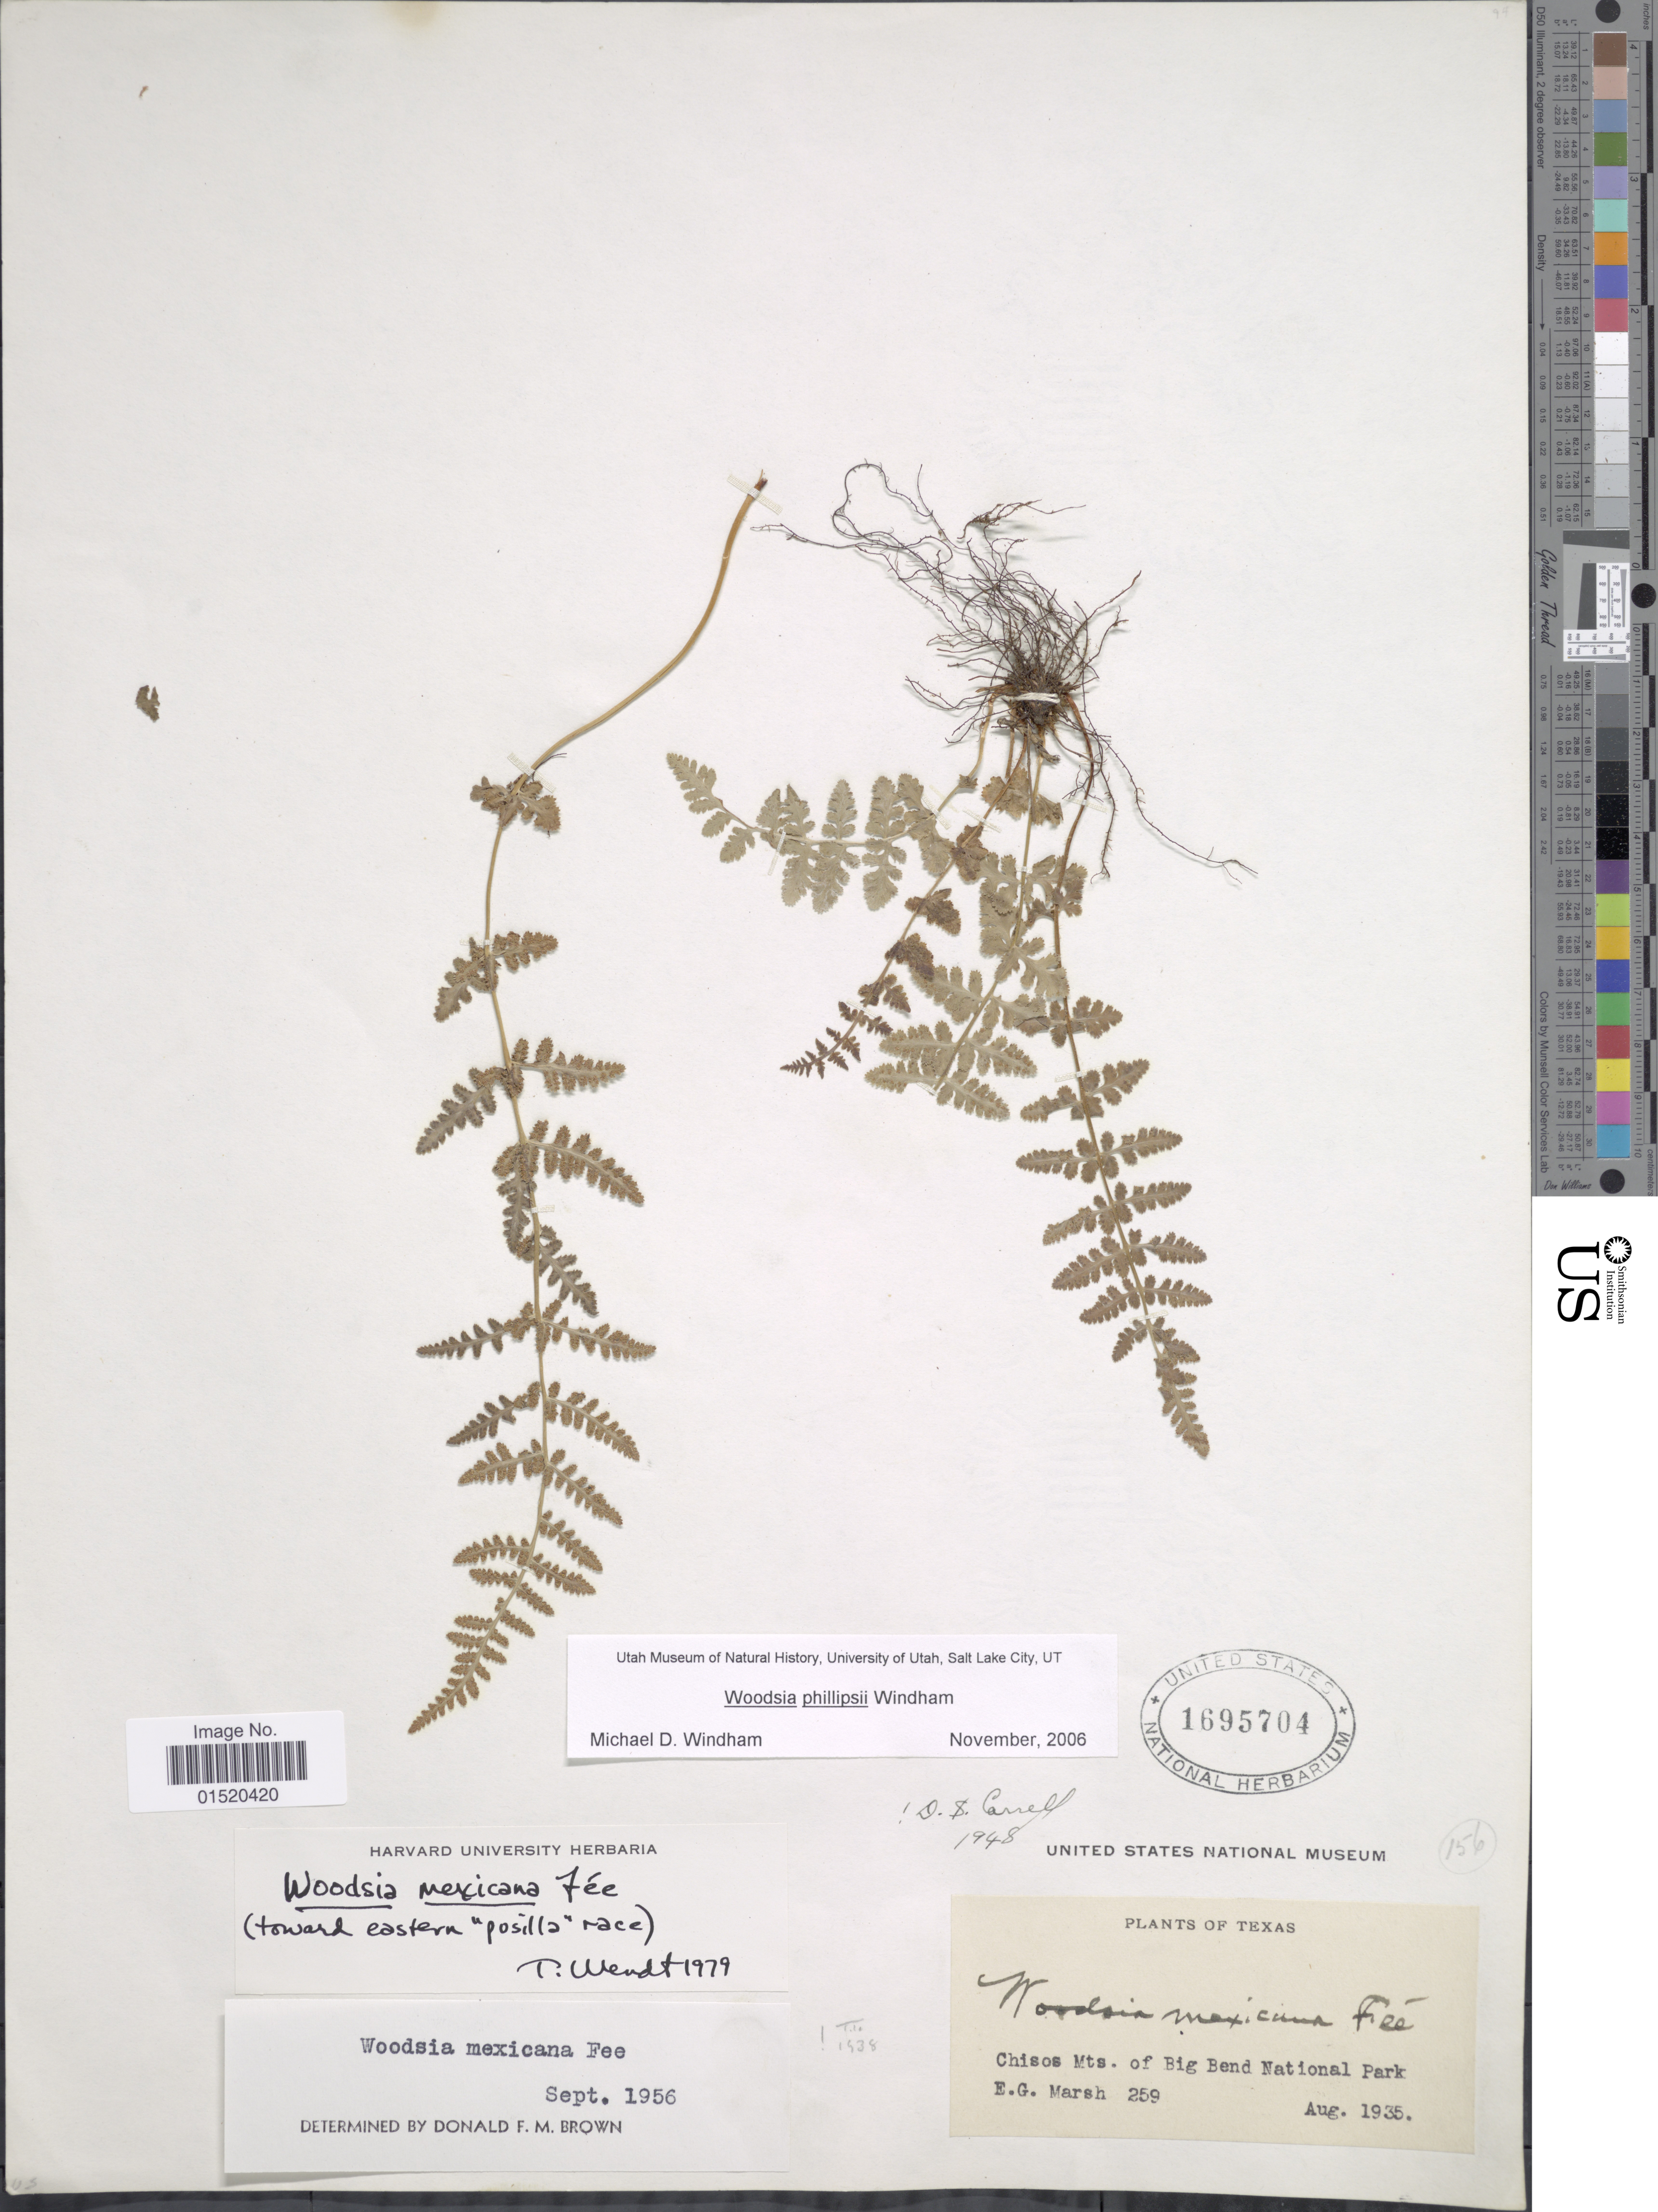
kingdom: Plantae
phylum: Tracheophyta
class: Polypodiopsida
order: Polypodiales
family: Woodsiaceae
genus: Woodsia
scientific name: Woodsia phillipsii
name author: Windham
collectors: E. G. Marsh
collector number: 259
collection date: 1935-08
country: United States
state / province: Texas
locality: Chisos Mts. of Big Bend National Park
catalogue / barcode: US 1695704